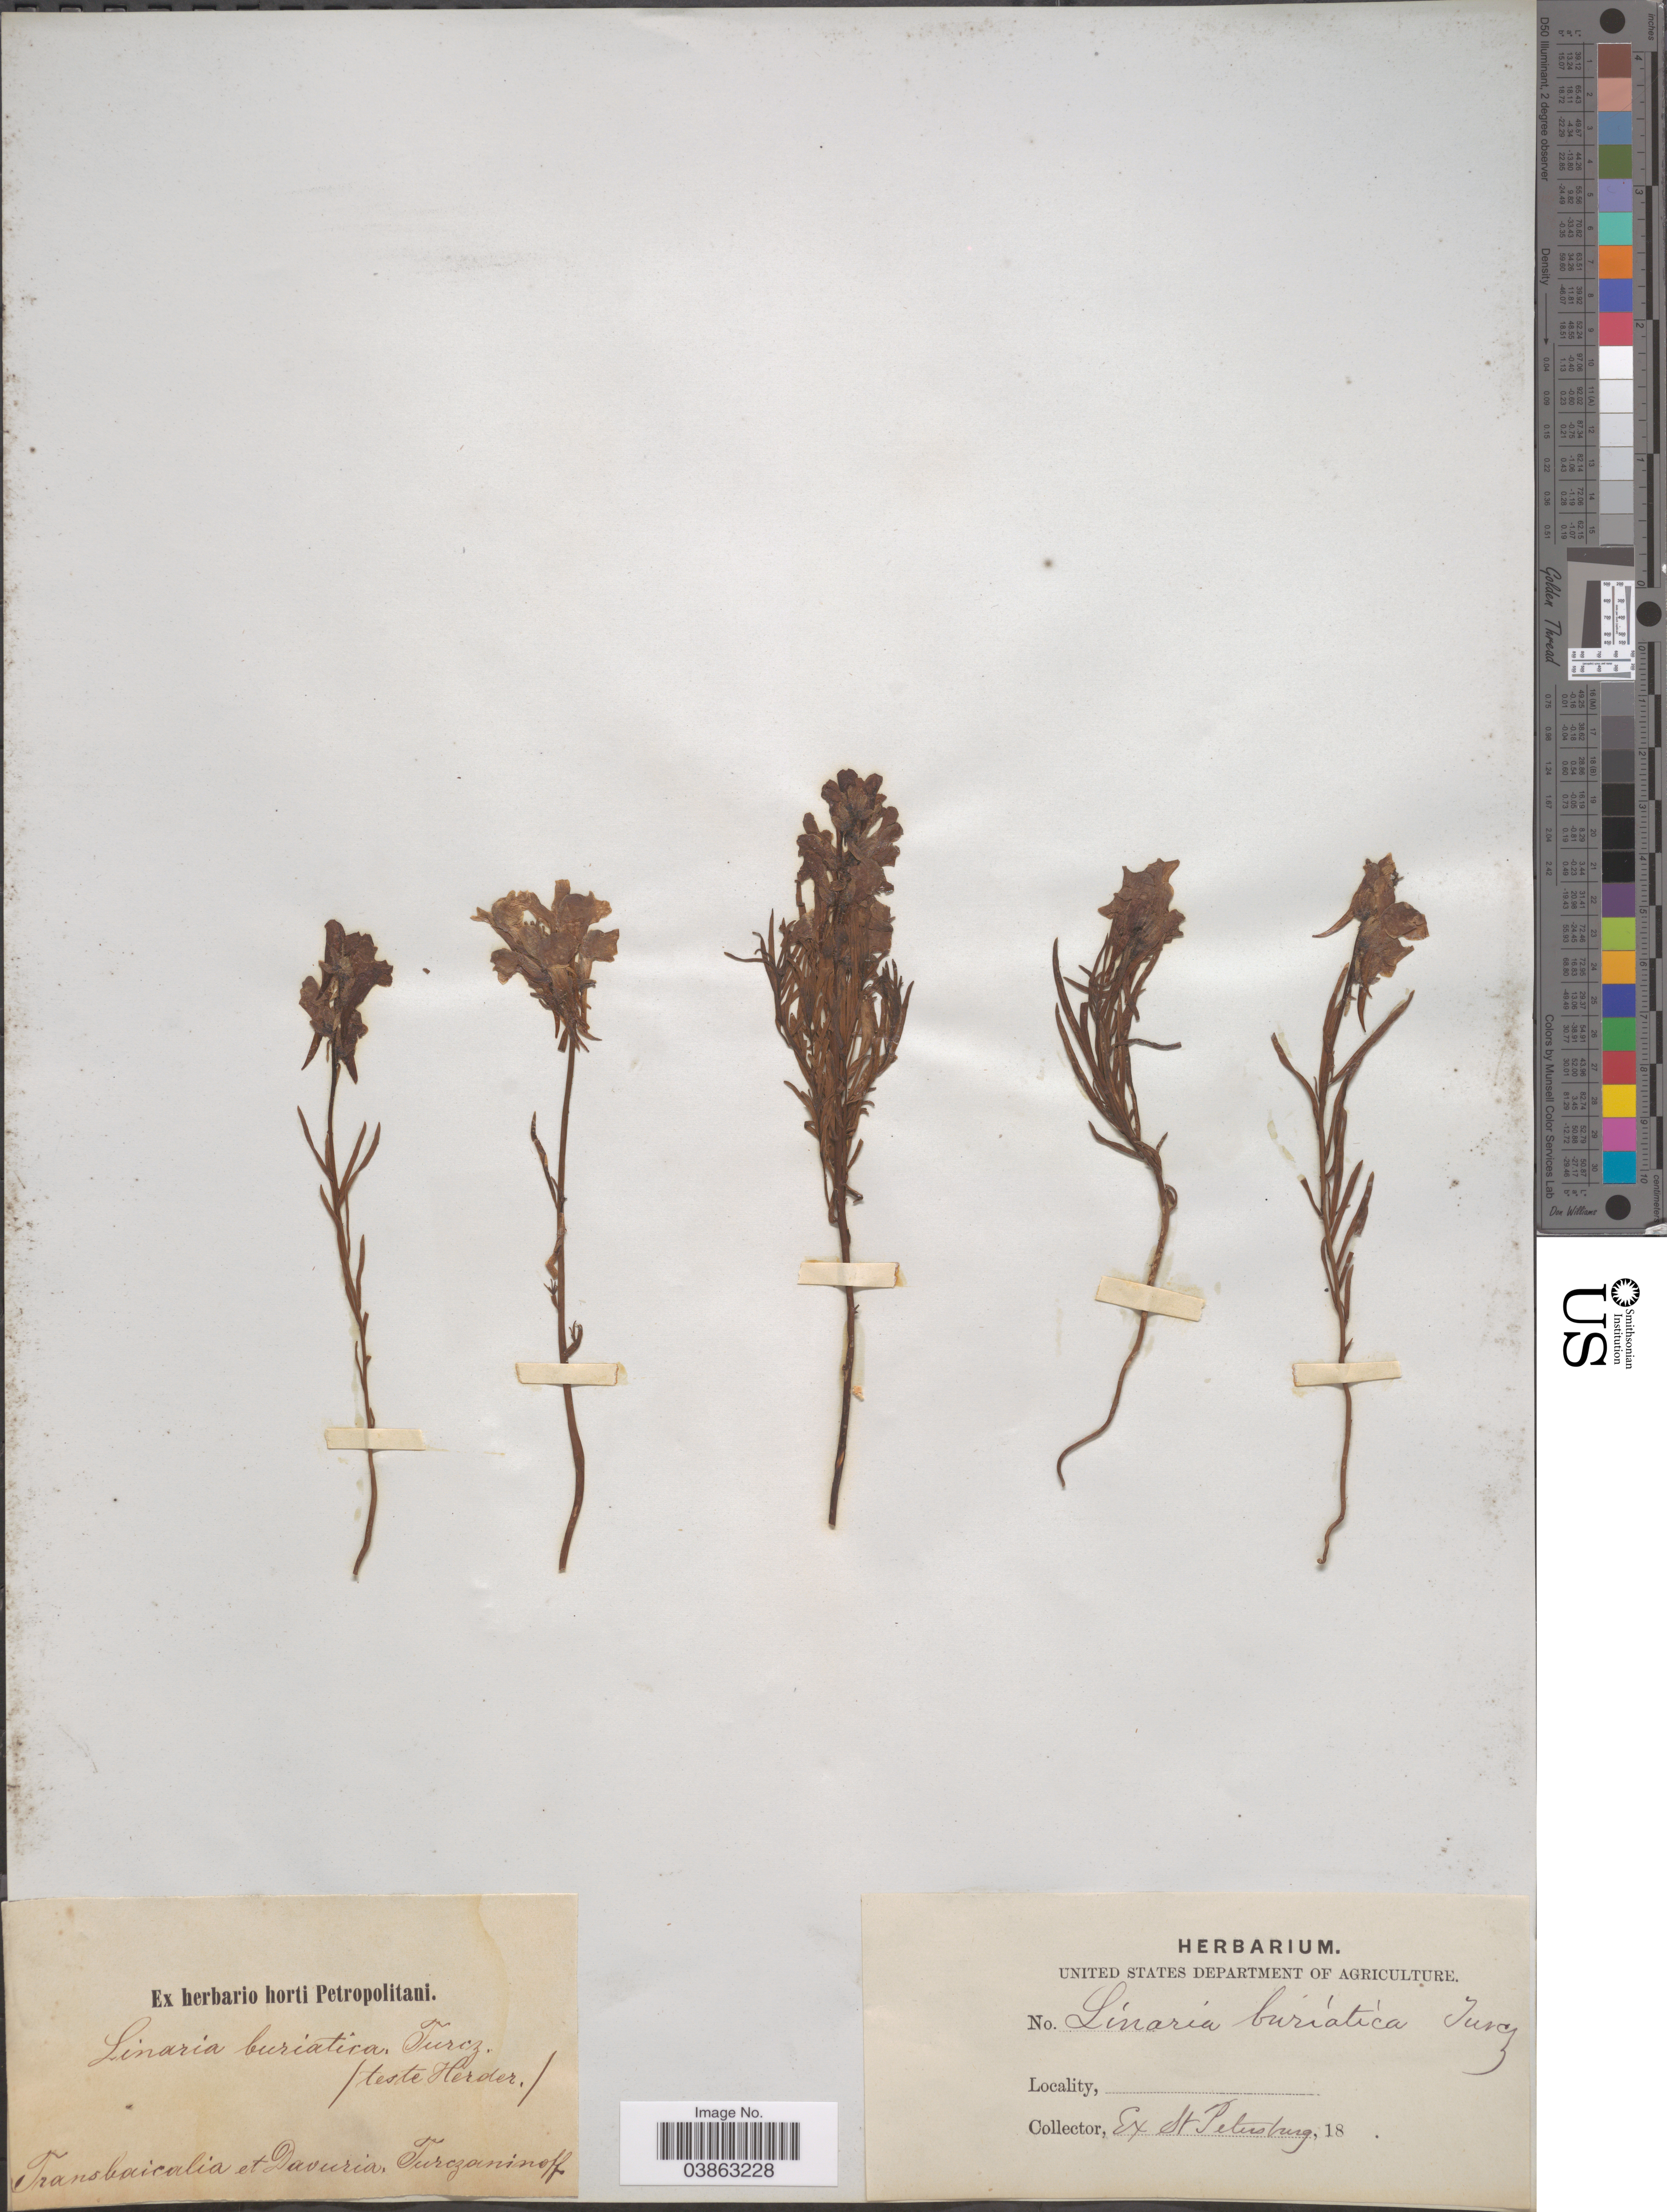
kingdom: Plantae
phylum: Tracheophyta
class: Magnoliopsida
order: Lamiales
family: Plantaginaceae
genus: Linaria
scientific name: Linaria buriatica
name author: Turcz.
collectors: N. Turczaninow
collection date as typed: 18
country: Russian Federation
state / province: Zabaykalsky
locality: Transbaicalia et Davuria.